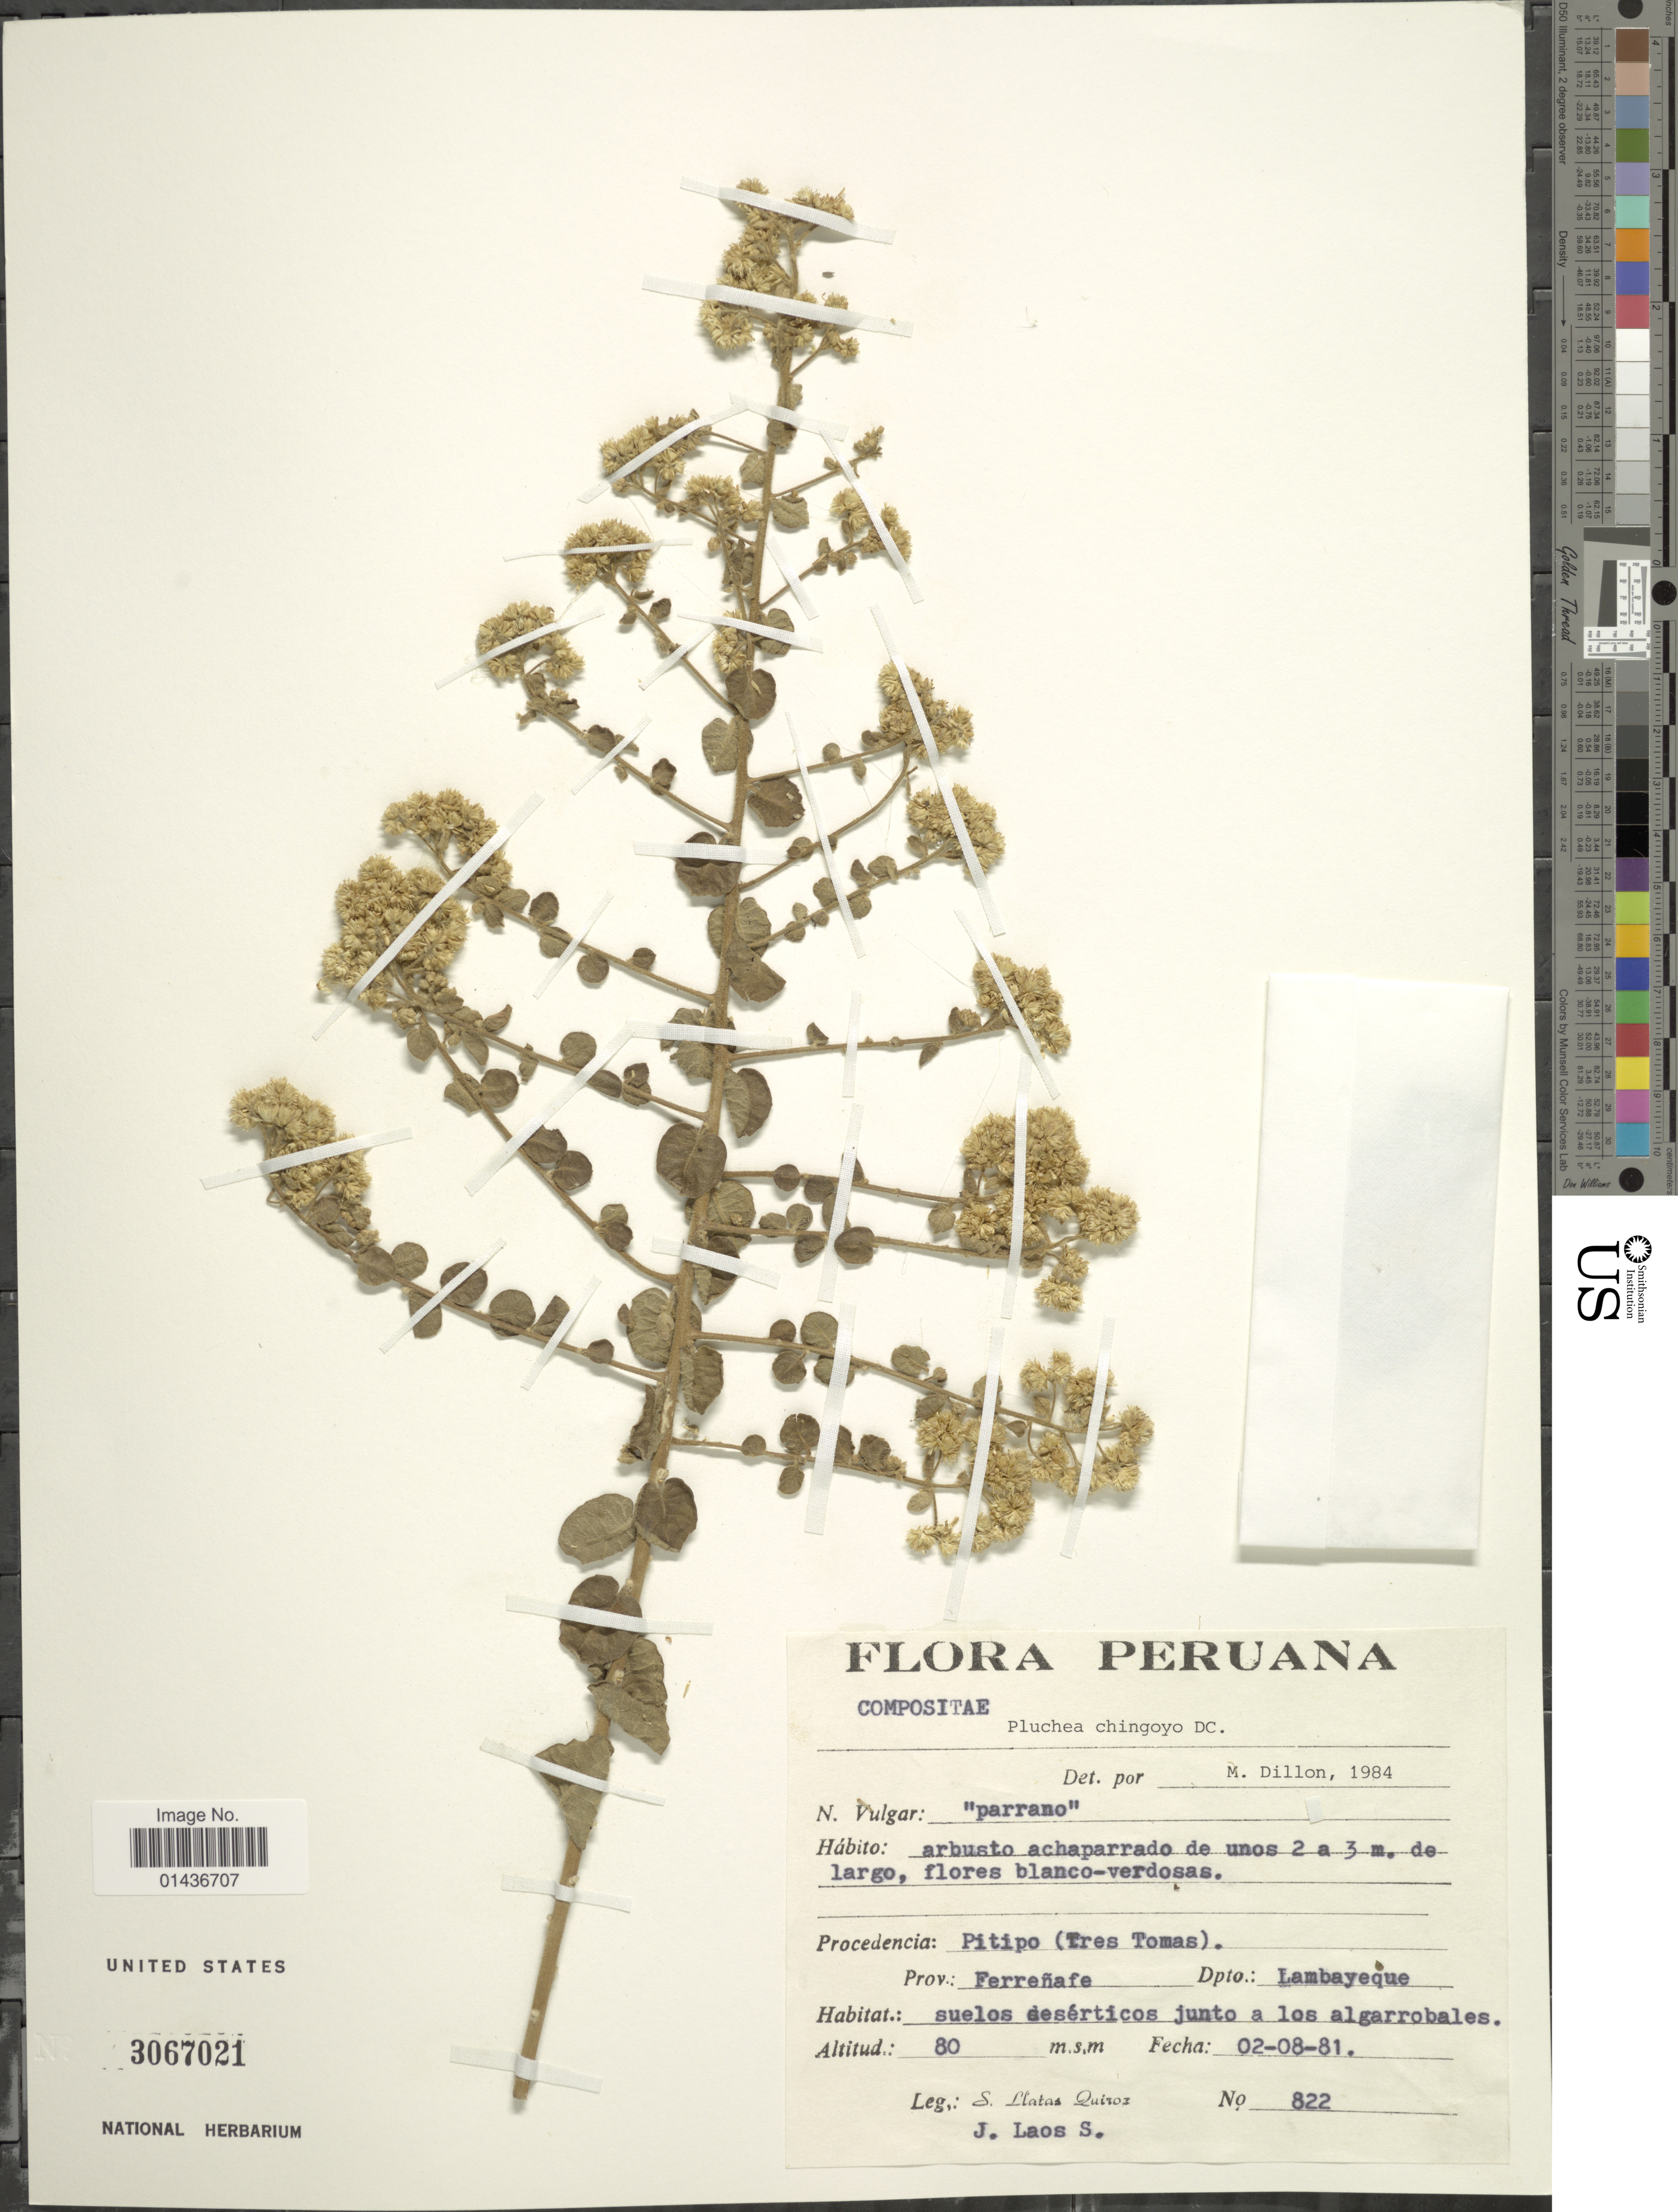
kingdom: Plantae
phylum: Tracheophyta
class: Magnoliopsida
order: Asterales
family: Asteraceae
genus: Pluchea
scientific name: Pluchea chingoyo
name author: DC.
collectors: S. Llatas Quiroz & J. Laos S.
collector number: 822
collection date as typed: Transcribed d/m/y: 2/8/81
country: Peru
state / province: Lambayeque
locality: Procendencia: Pitipo (Tres Tomas), Prov. Ferrenafe, Dpto.: Lambayeque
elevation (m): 80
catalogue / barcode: US 3067021